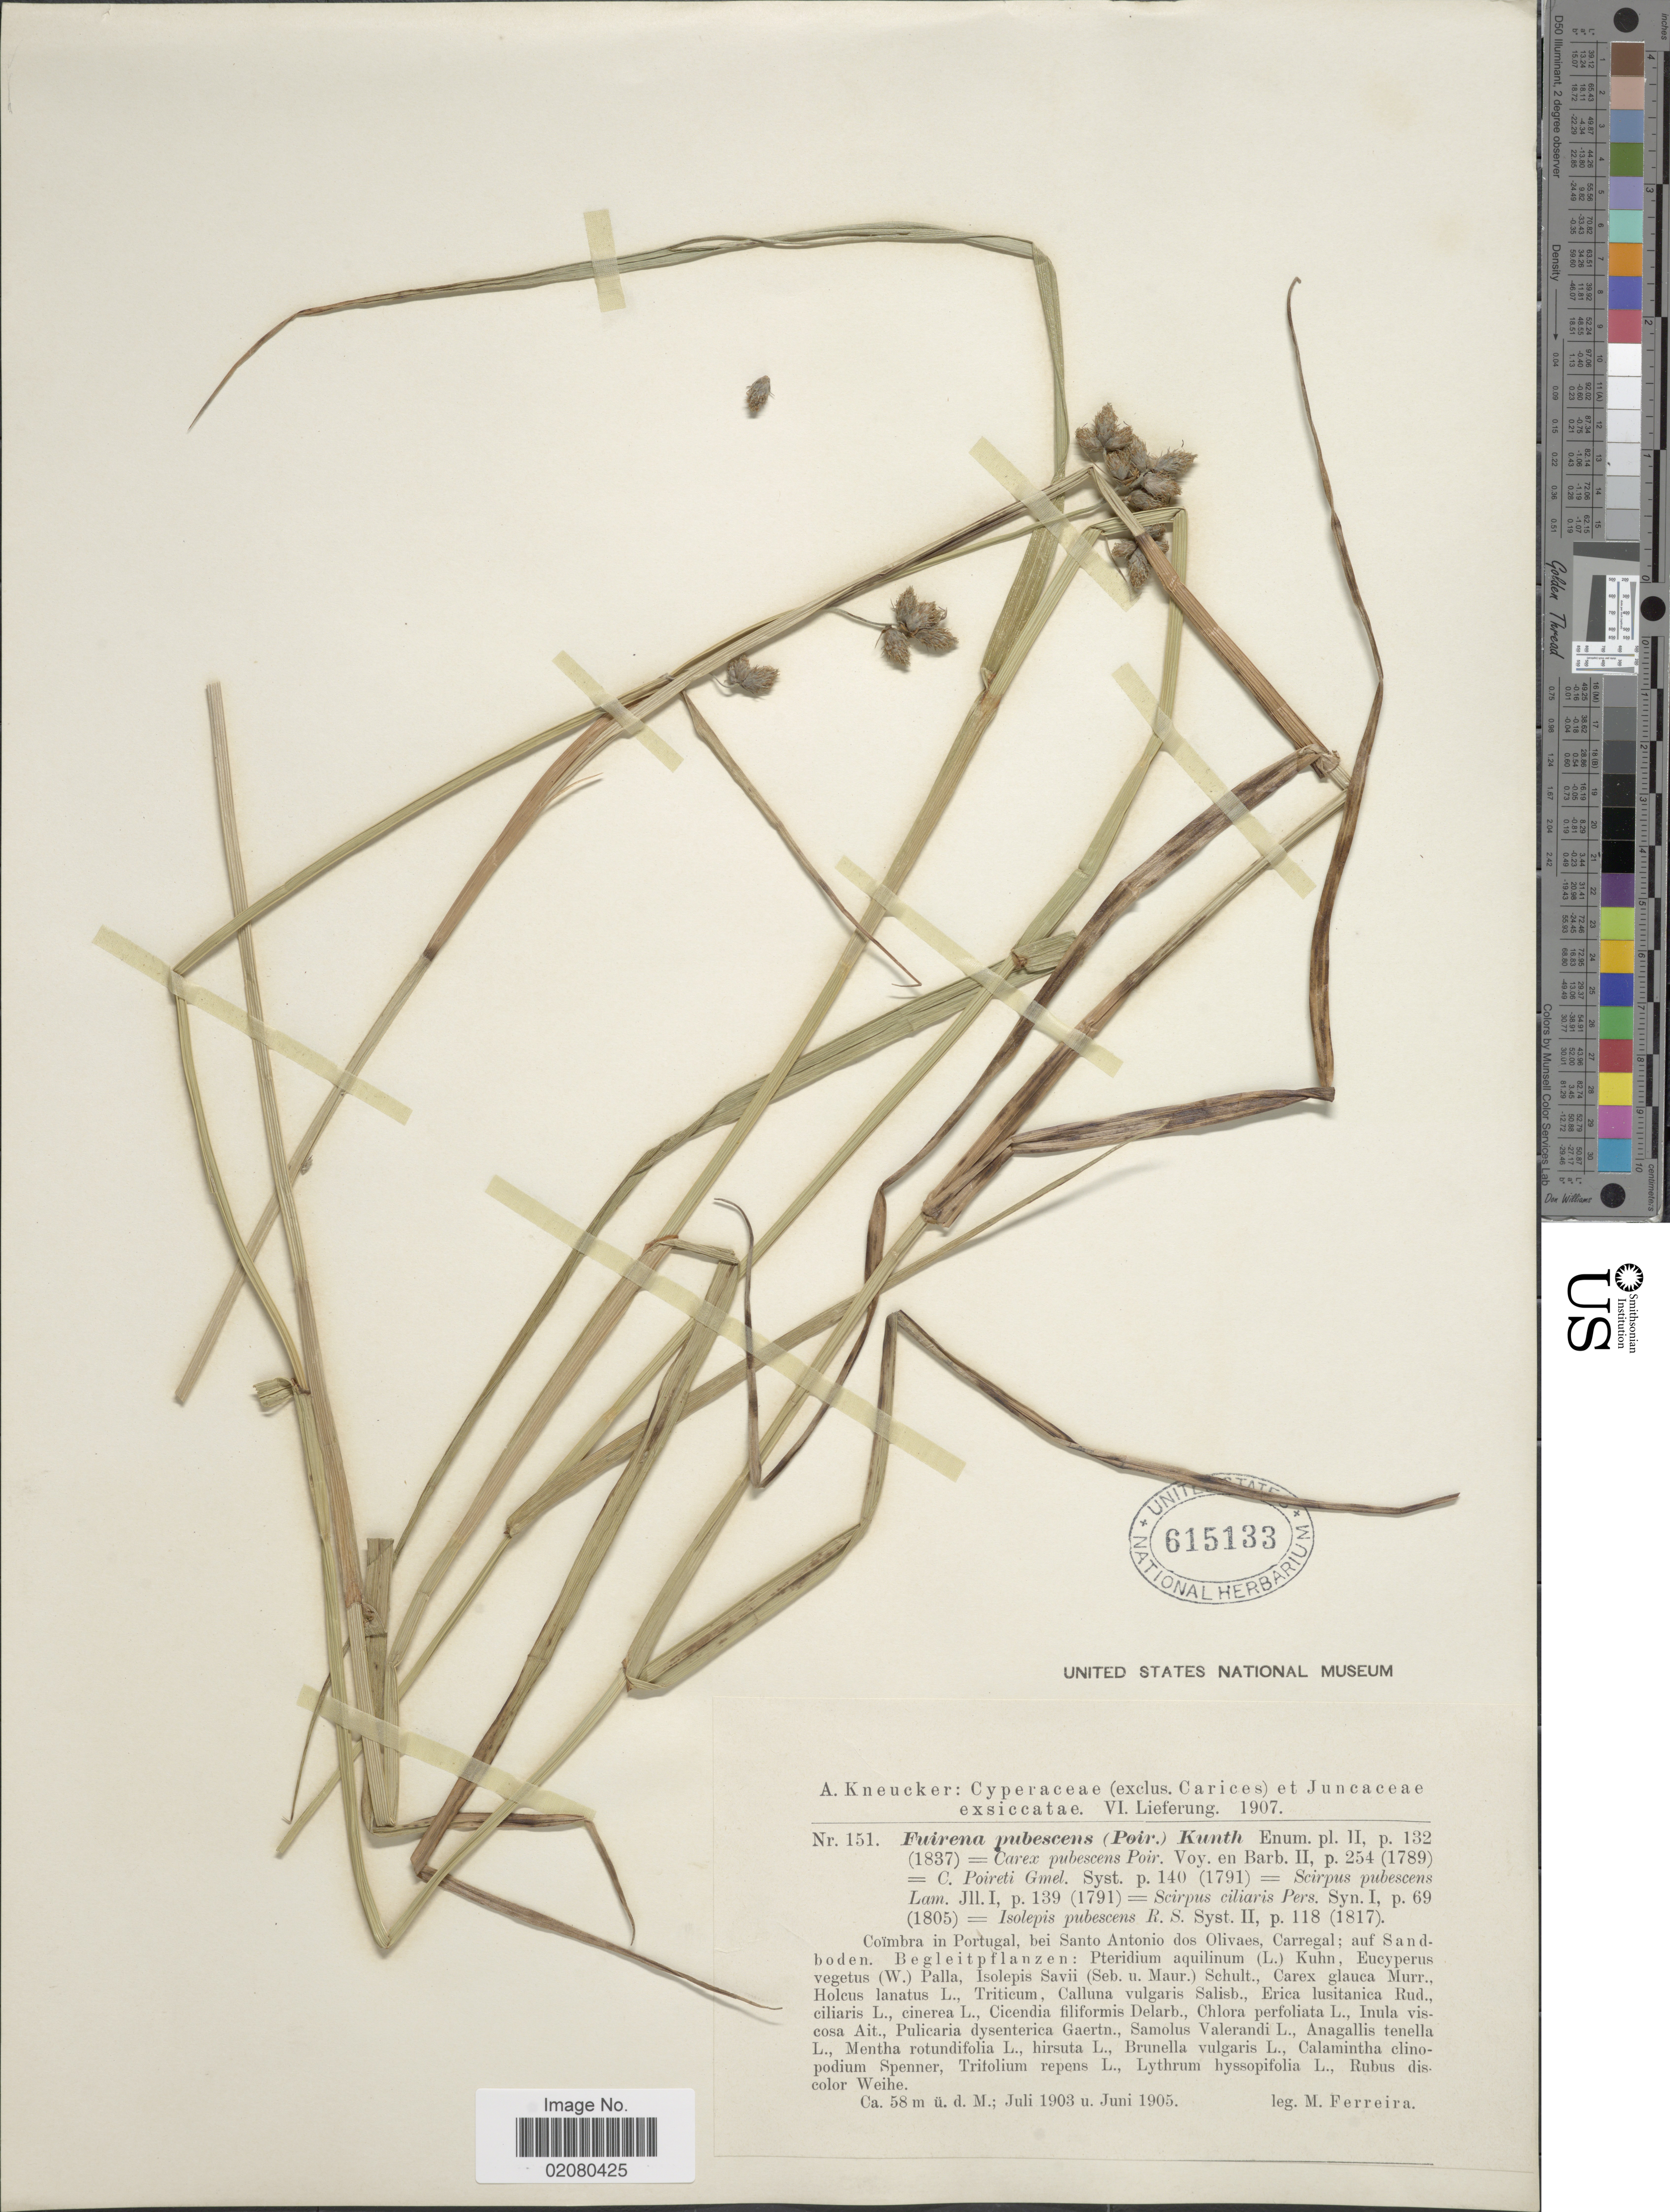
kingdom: Plantae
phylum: Tracheophyta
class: Liliopsida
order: Poales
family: Cyperaceae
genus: Fuirena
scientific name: Fuirena pubescens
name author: (Poir.) Kunth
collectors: M. Ferreira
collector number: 151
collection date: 1903-07/1905-06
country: Portugal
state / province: Coimbra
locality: Bei Santo Antonio dos Olivaes, Carregal; auf Sandboden, Begleitpflanzen.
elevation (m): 58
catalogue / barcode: US 615133